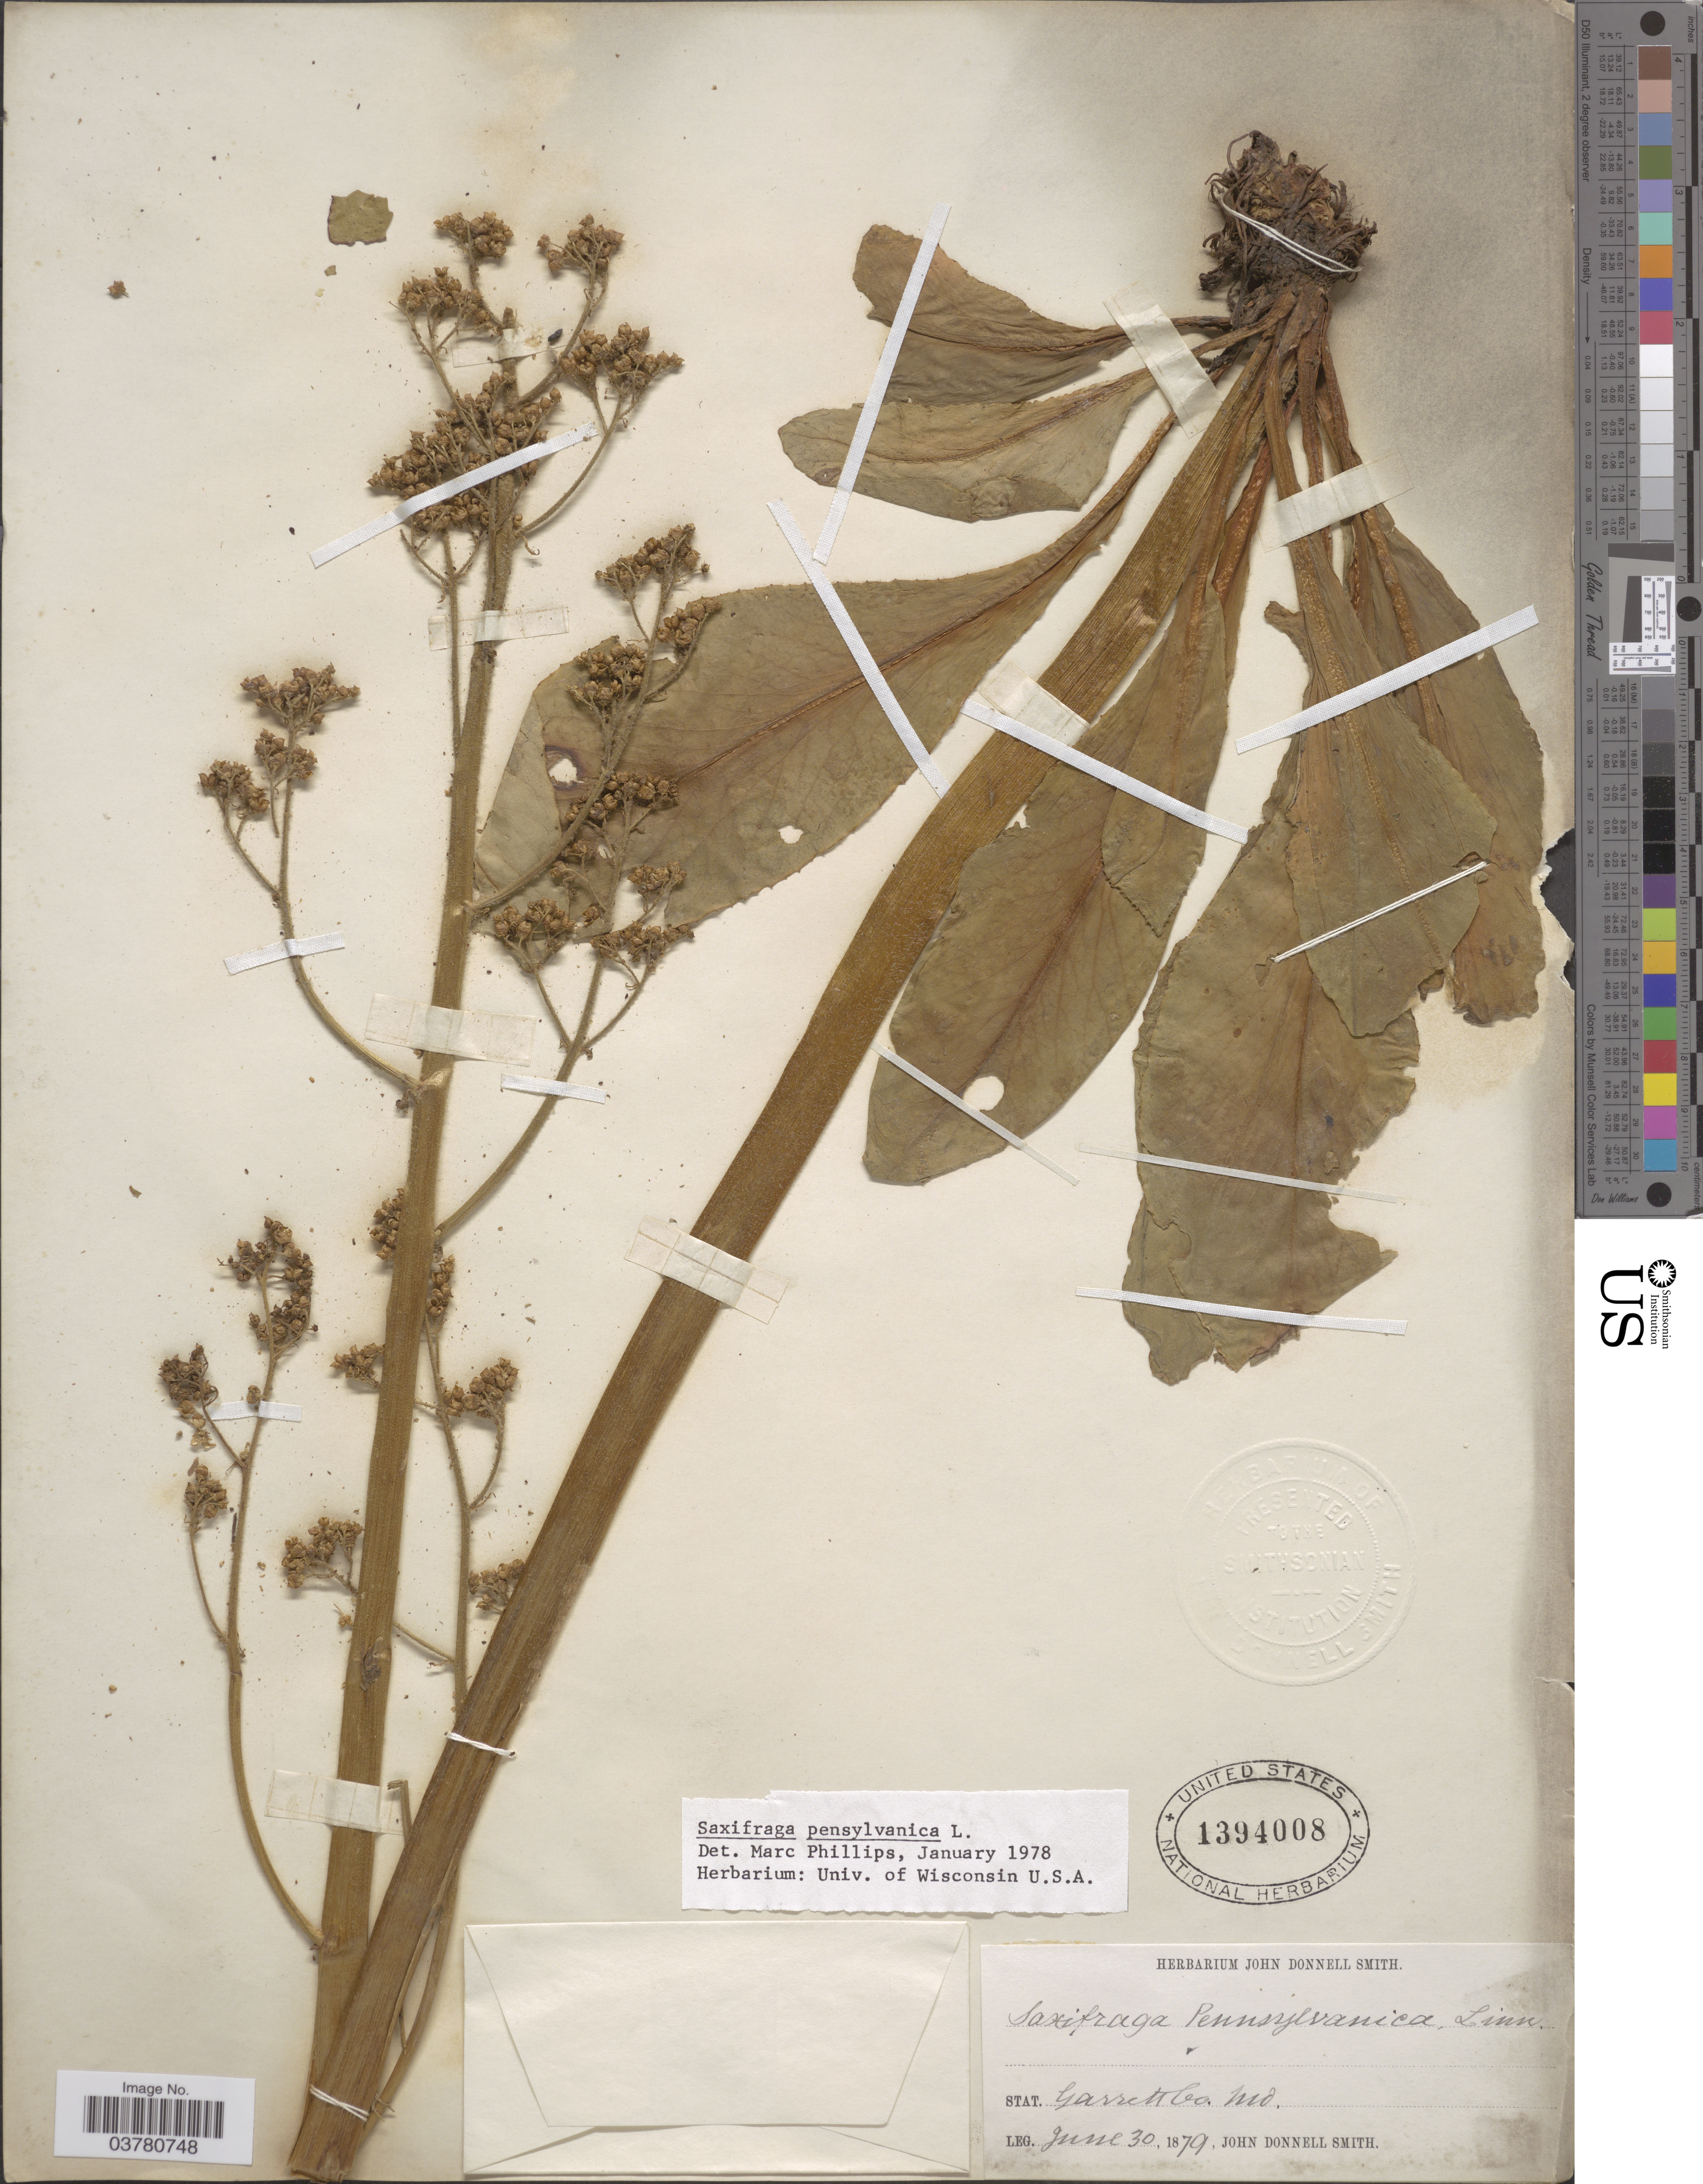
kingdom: Plantae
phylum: Tracheophyta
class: Magnoliopsida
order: Saxifragales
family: Saxifragaceae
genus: Micranthes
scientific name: Micranthes pensylvanica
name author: (L.) Haw.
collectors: J. Donnell Smith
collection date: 1879-06-30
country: United States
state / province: Maryland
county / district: Garrett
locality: Garrett Co.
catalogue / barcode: US 1394008